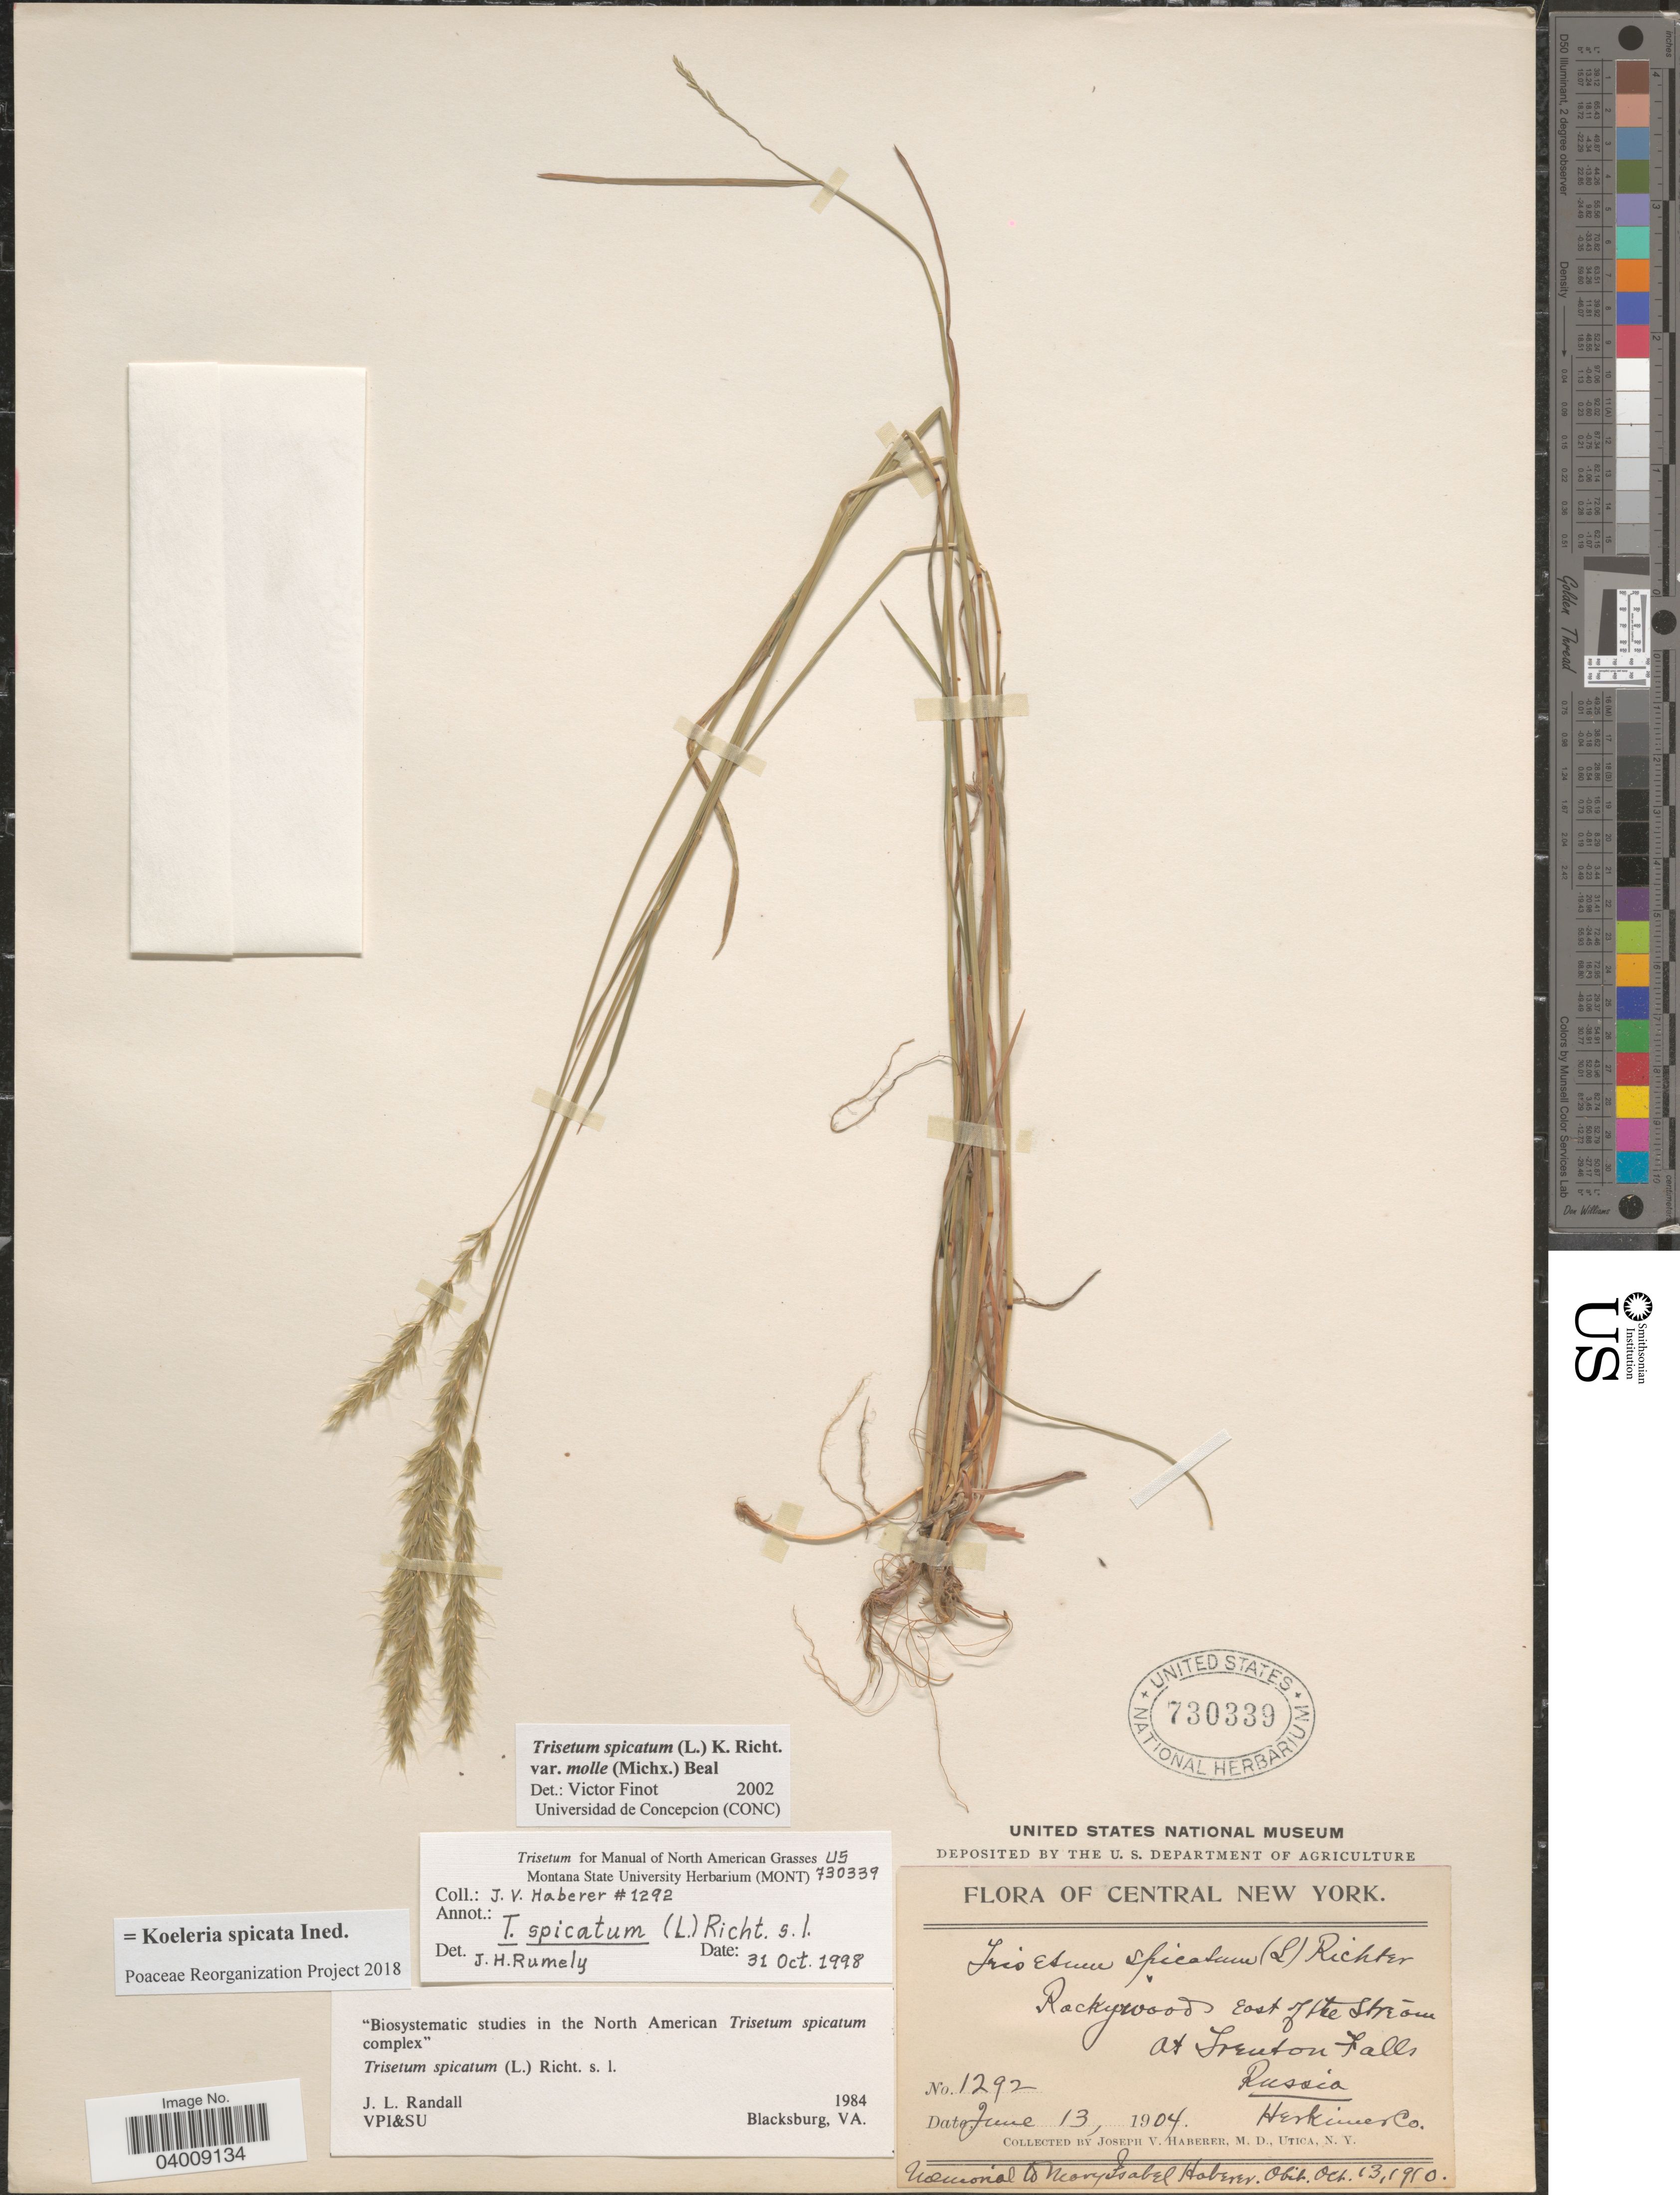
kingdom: Plantae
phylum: Tracheophyta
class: Liliopsida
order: Poales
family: Poaceae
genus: Koeleria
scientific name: Koeleria spicata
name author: (L.) Barberá et al.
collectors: J. V. Haberer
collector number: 1292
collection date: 1904-06-13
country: United States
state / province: New York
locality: Central New York. Rocky woods East of the stream at Trenton Falls. Russia. Herkimer Co.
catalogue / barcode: US 730339